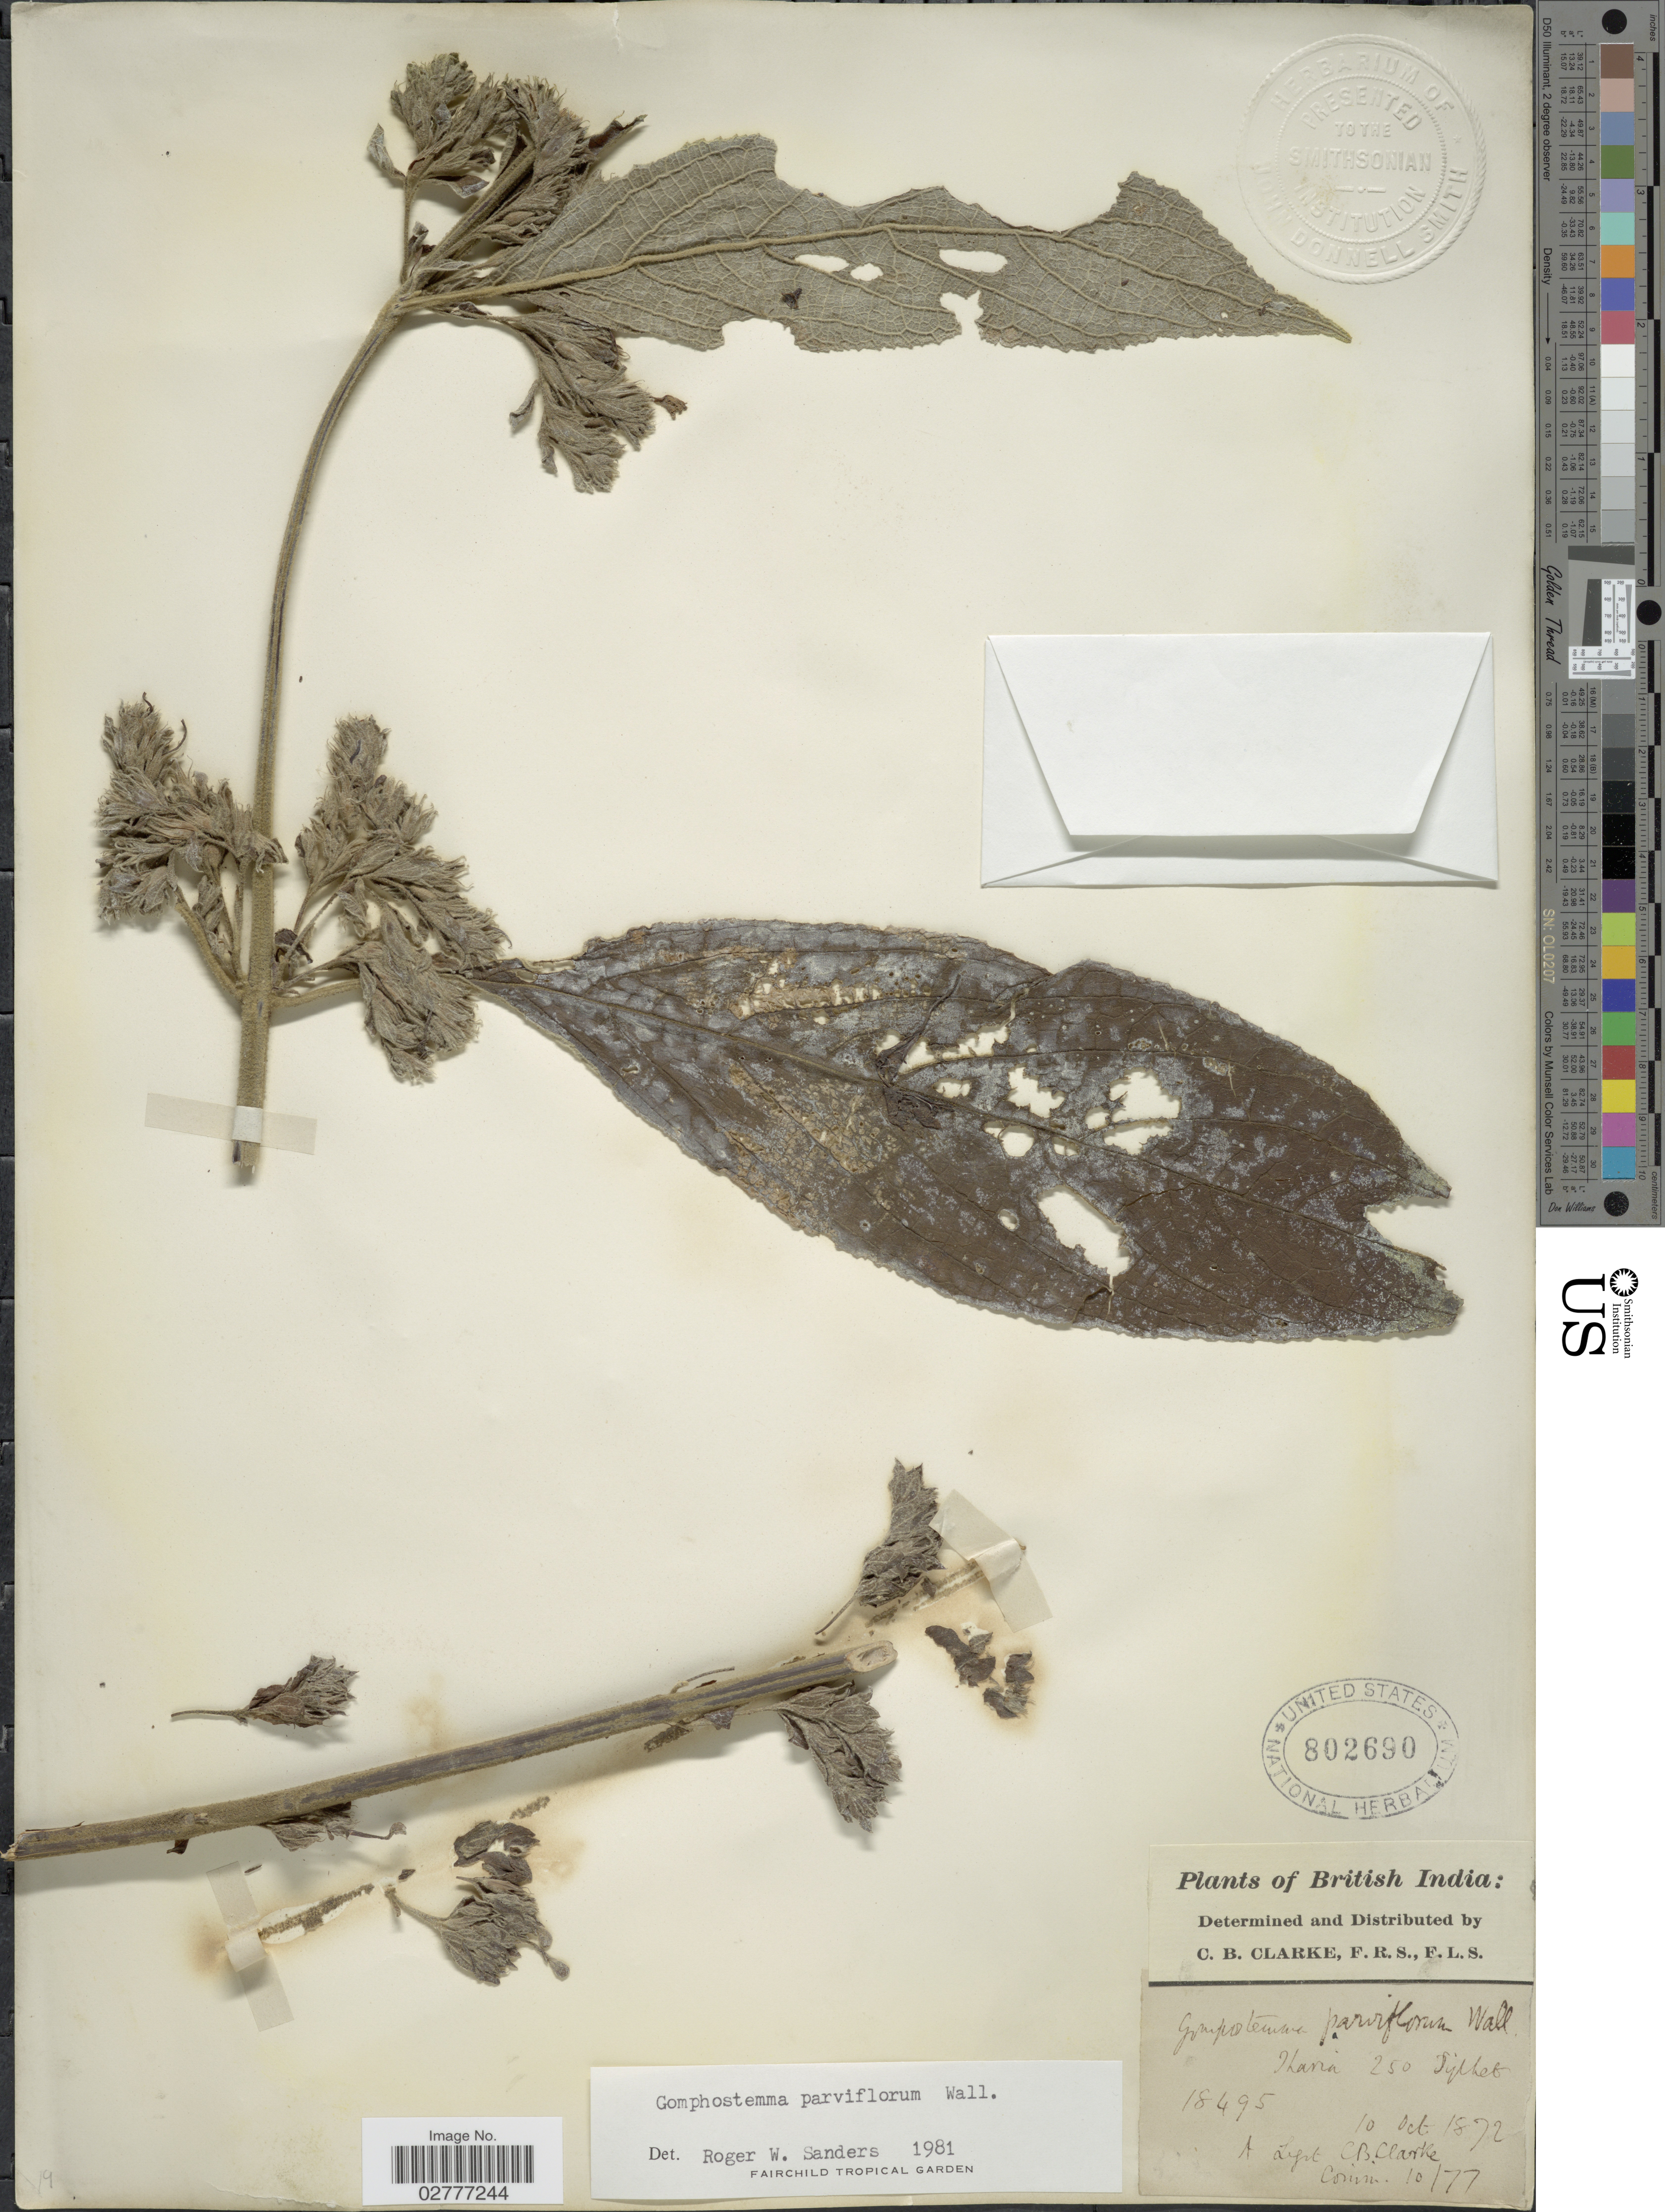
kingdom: Plantae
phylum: Tracheophyta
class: Magnoliopsida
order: Lamiales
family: Lamiaceae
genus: Gomphostemma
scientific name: Gomphostemma parviflorum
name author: Wall. ex Benth.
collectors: C. B. Clarke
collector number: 18495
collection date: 1872-10-10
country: Bangladesh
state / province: Sylhet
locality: British India. Iharia [interpreted]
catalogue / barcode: US 802690